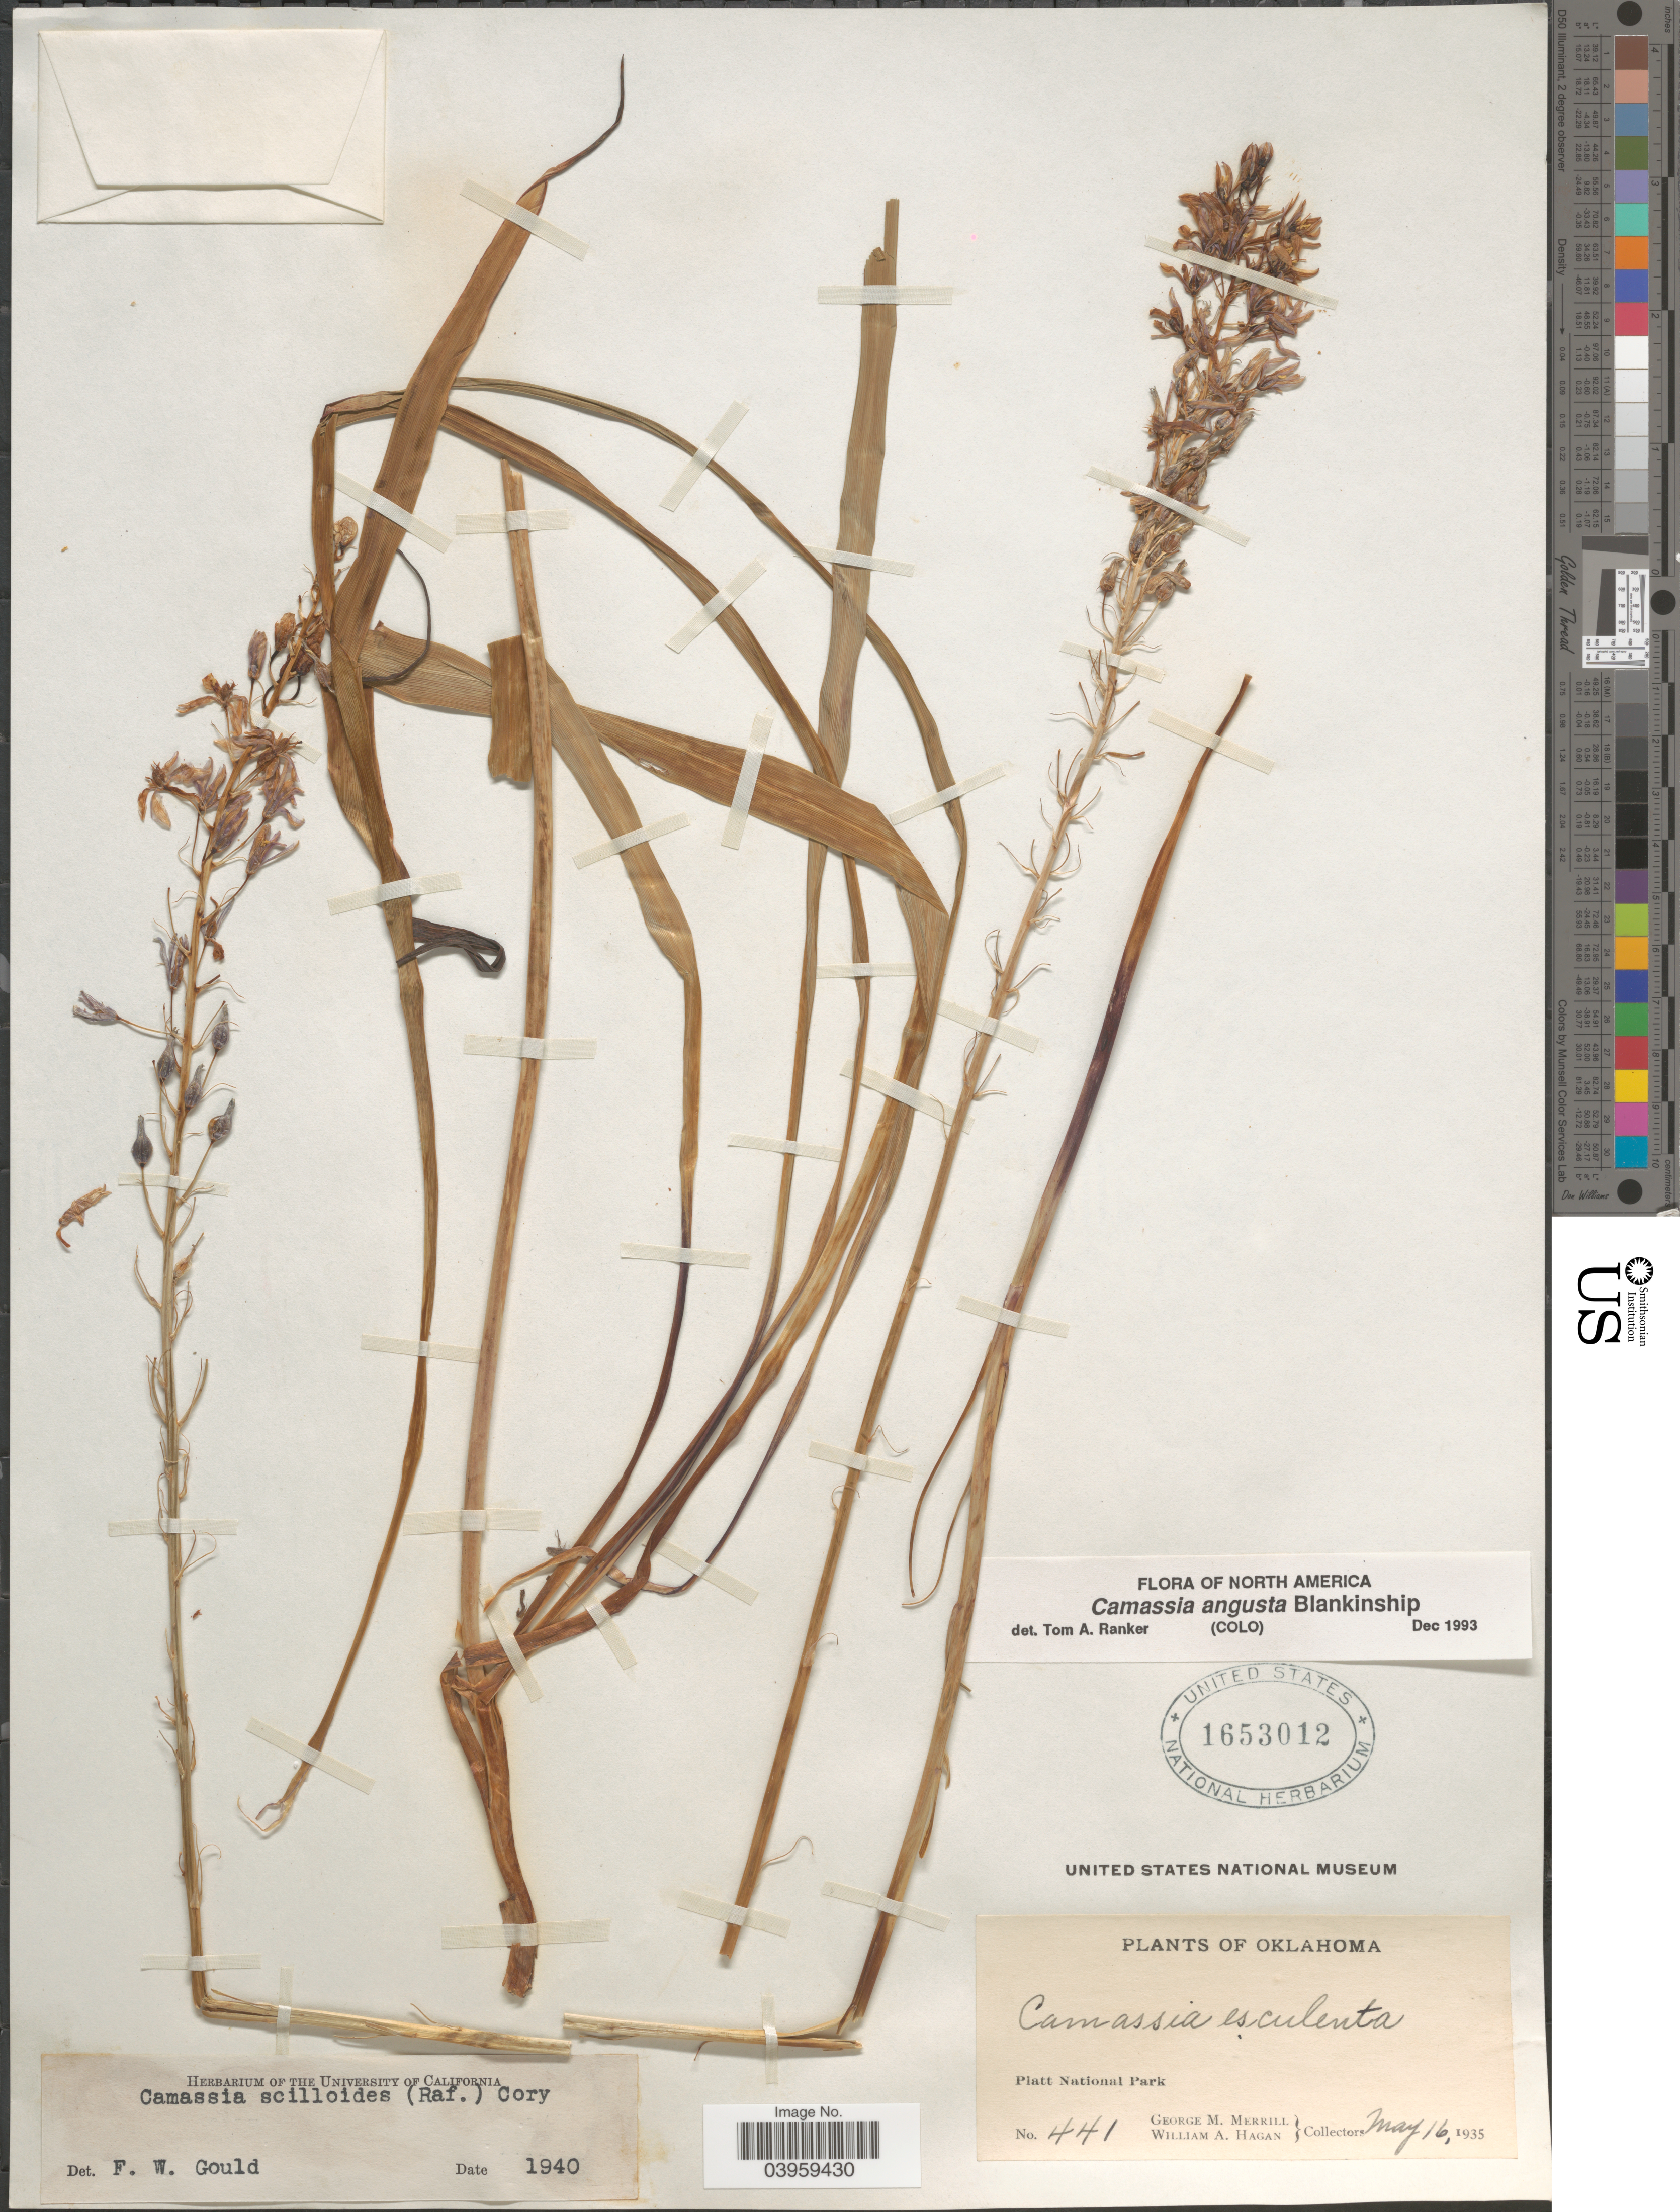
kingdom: Plantae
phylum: Tracheophyta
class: Liliopsida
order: Asparagales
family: Asparagaceae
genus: Camassia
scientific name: Camassia angusta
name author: (Engelm.) Blank.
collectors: G. M. Merrill & W. Hagan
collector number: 441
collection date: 1935-05-16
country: United States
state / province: Oklahoma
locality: Platt National Park.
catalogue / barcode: US 1653012